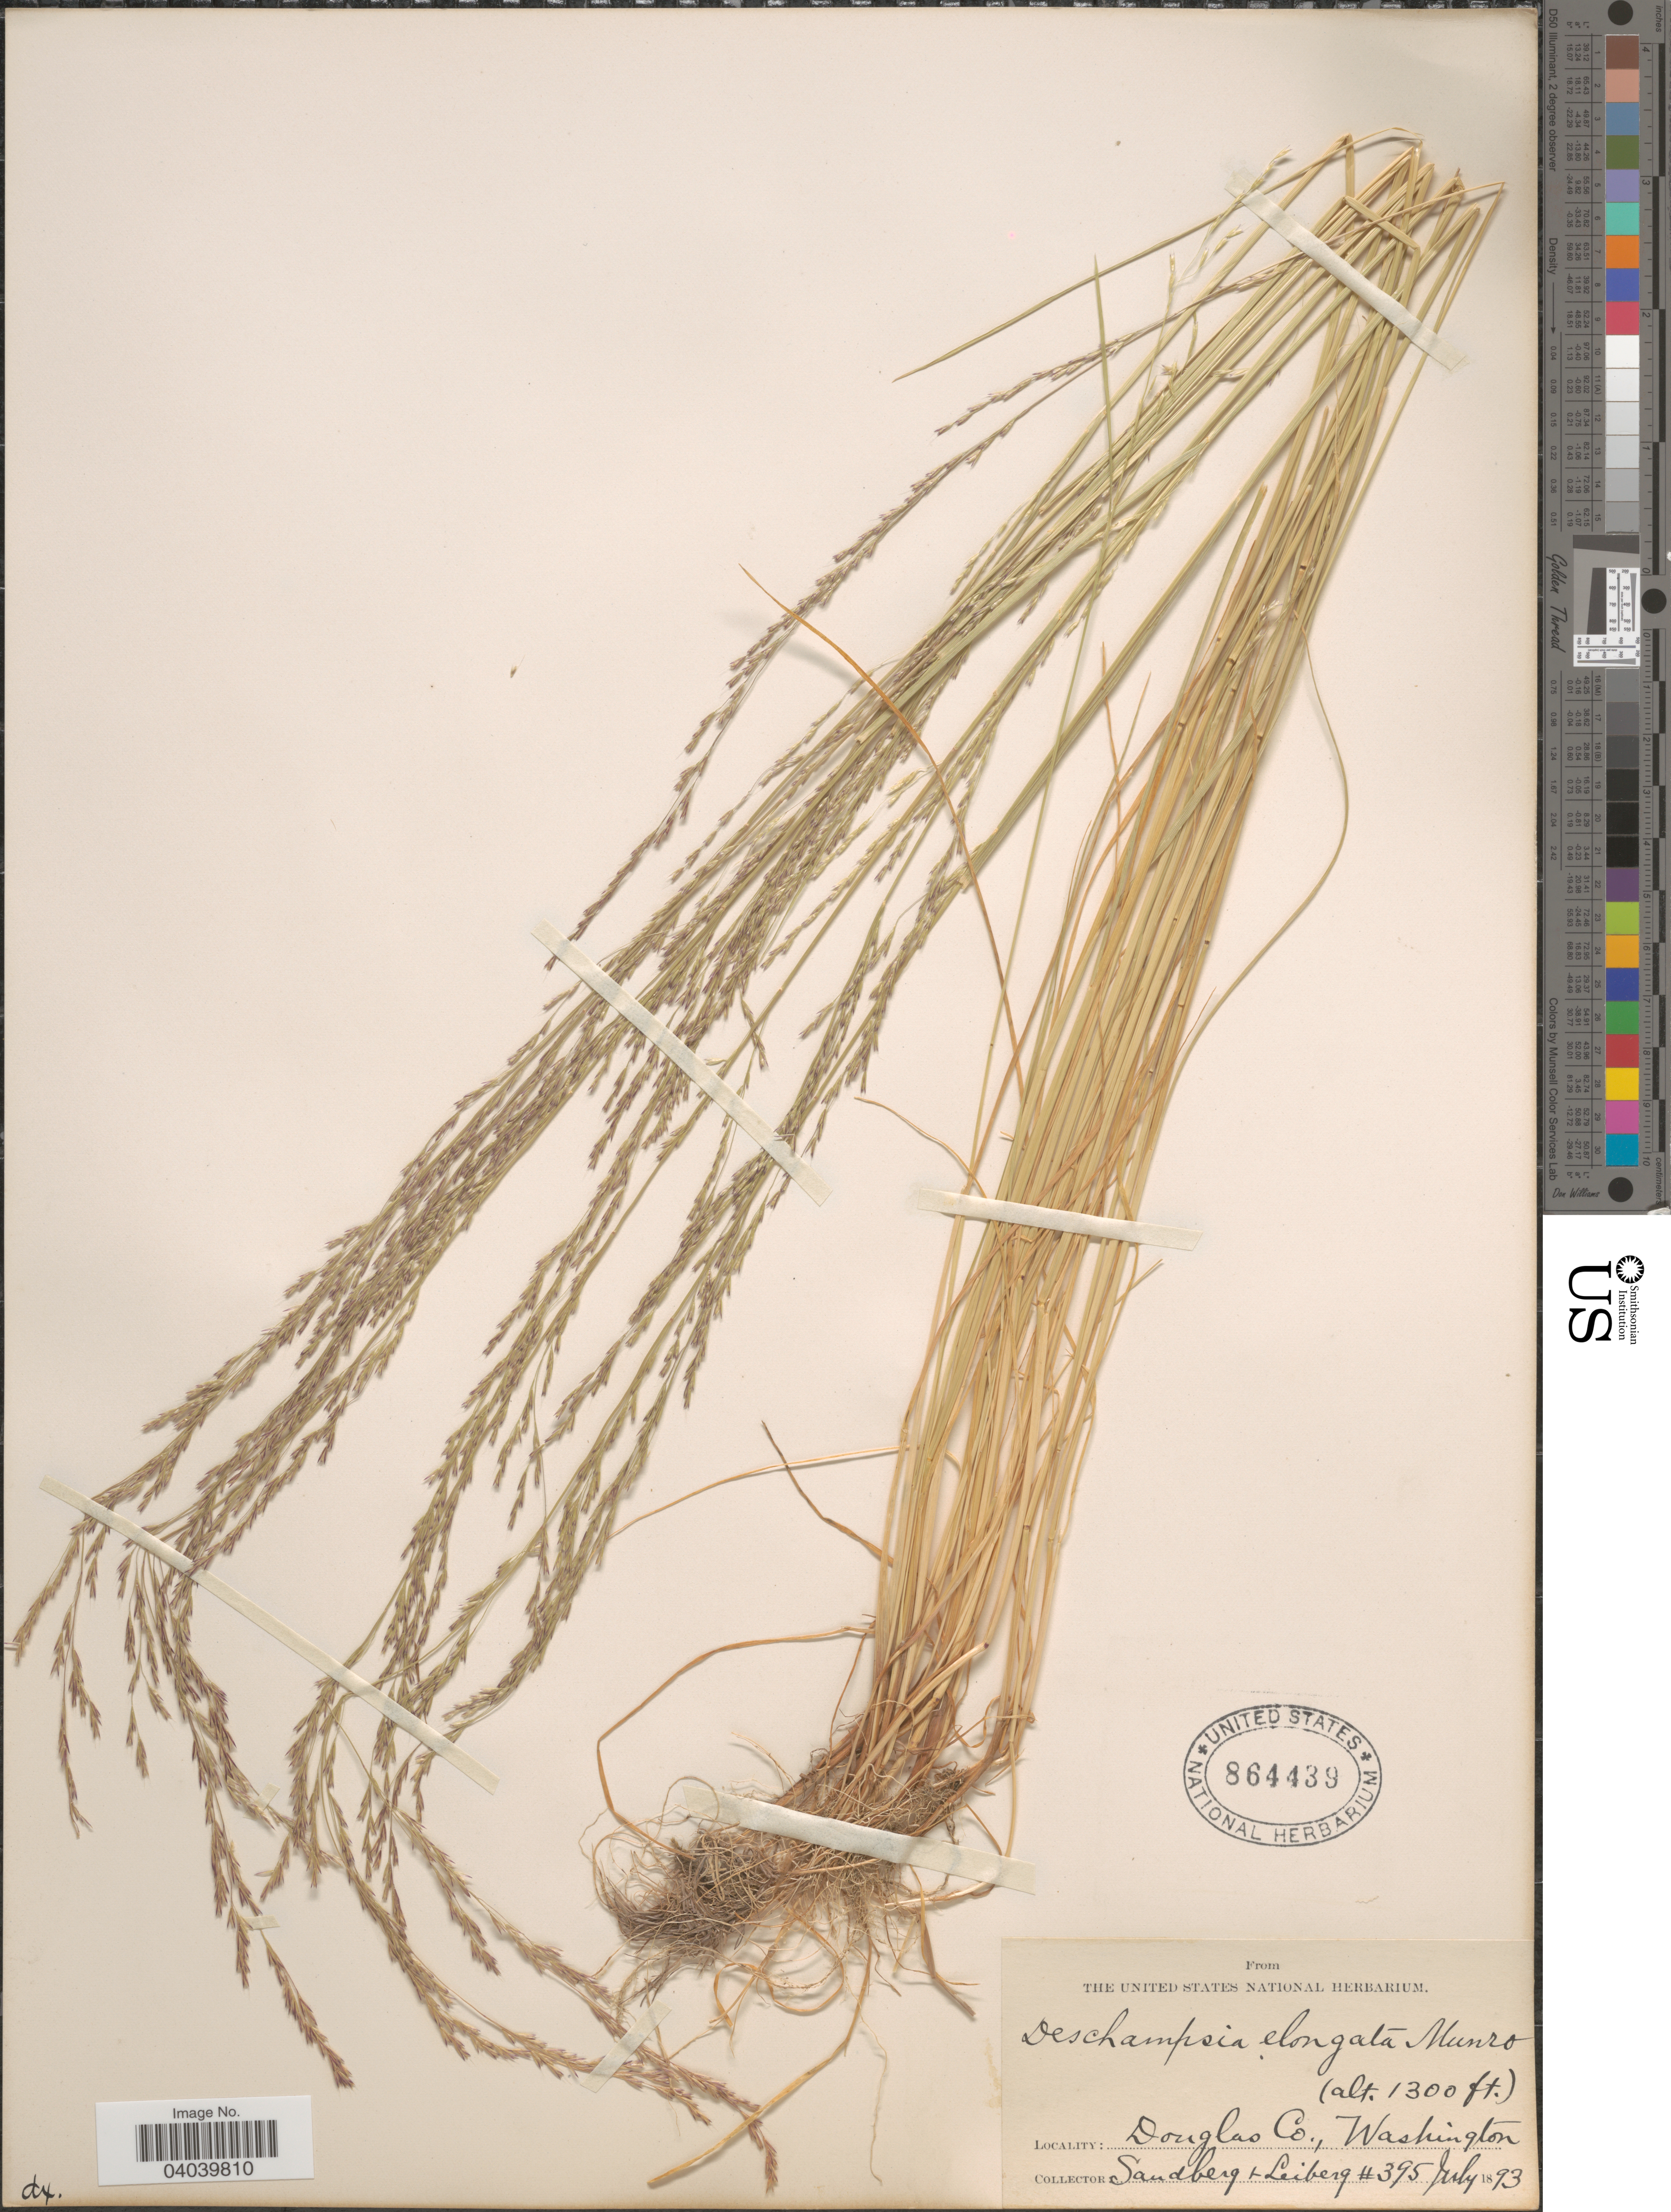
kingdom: Plantae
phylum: Tracheophyta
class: Liliopsida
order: Poales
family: Poaceae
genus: Deschampsia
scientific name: Deschampsia elongata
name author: (Hook.) Munro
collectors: Sandberg & -. Leiberg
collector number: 395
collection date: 1893-07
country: United States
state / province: Washington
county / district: Douglas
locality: Douglas Co.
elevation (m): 396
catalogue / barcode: US 864439